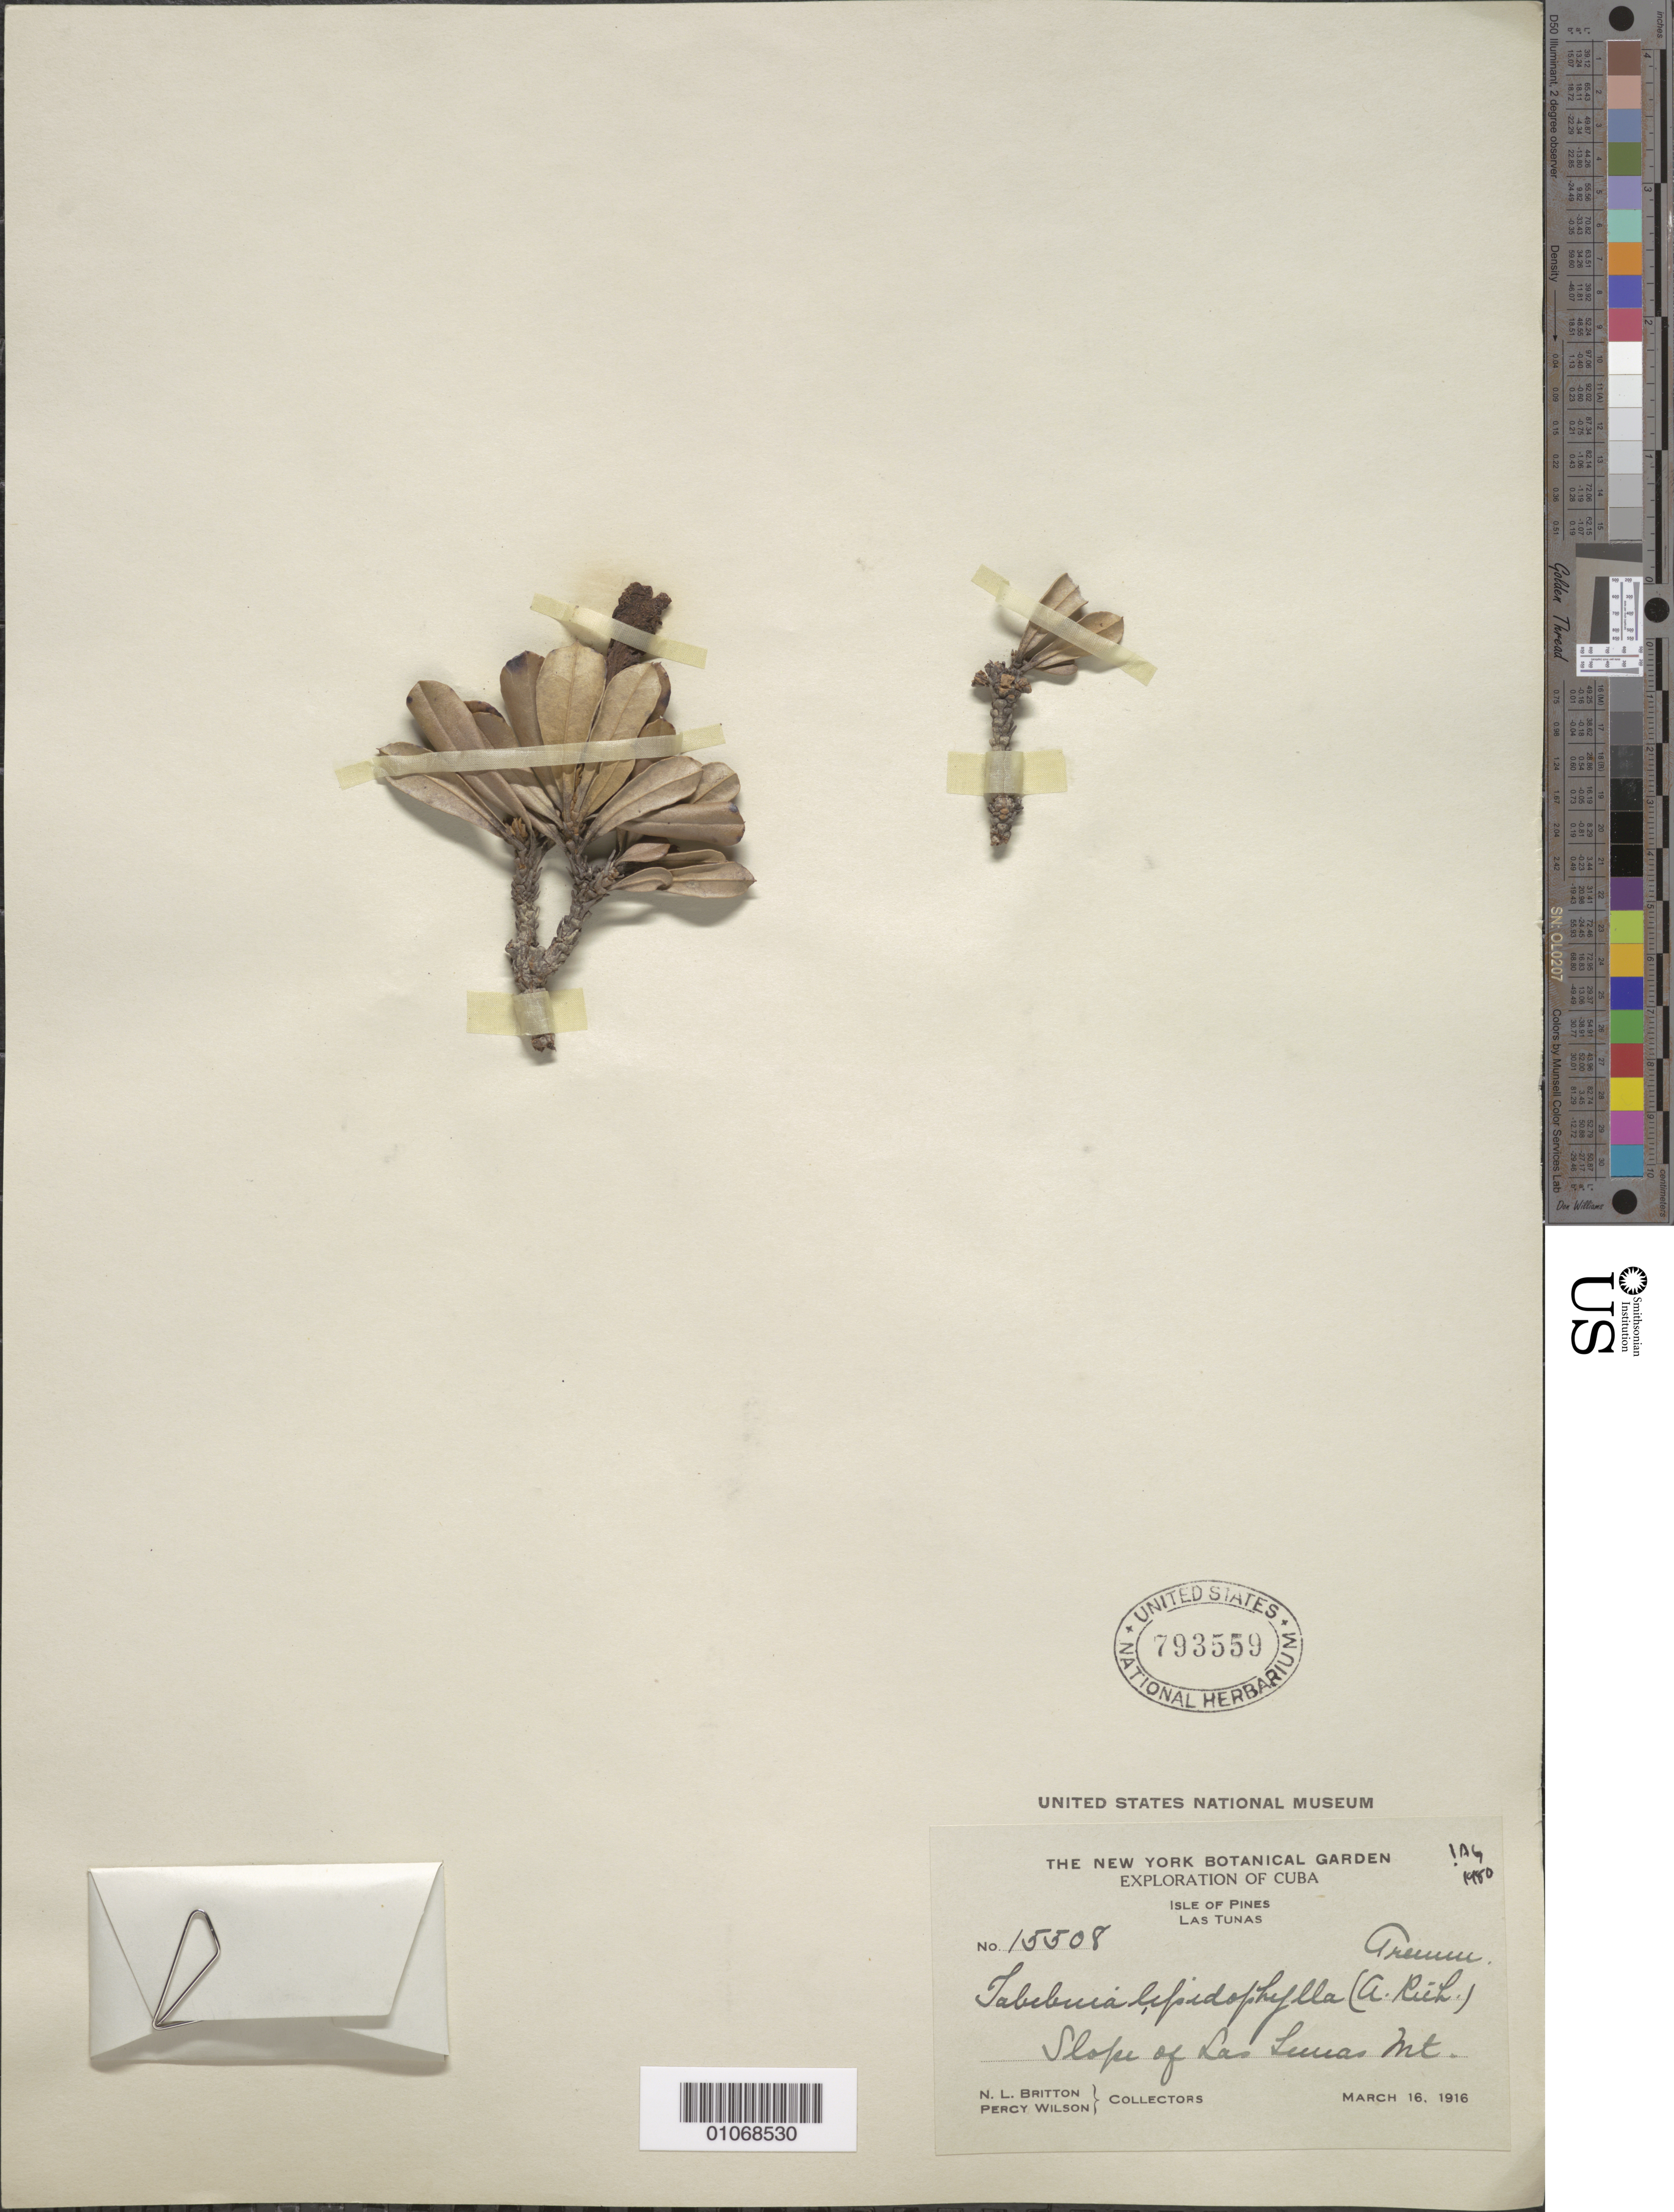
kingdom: Plantae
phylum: Tracheophyta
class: Magnoliopsida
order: Lamiales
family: Bignoniaceae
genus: Tabebuia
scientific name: Tabebuia lepidophylla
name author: (A. Rich.) Greenm.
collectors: N. Britton & P. Wilson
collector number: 15508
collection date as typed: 16 Mar 1916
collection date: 1916-03-16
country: Cuba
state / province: Isla de La Juventud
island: Isla de la Juventud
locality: Las Tunas, slope of Las Lucas Mountain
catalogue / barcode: US 793559